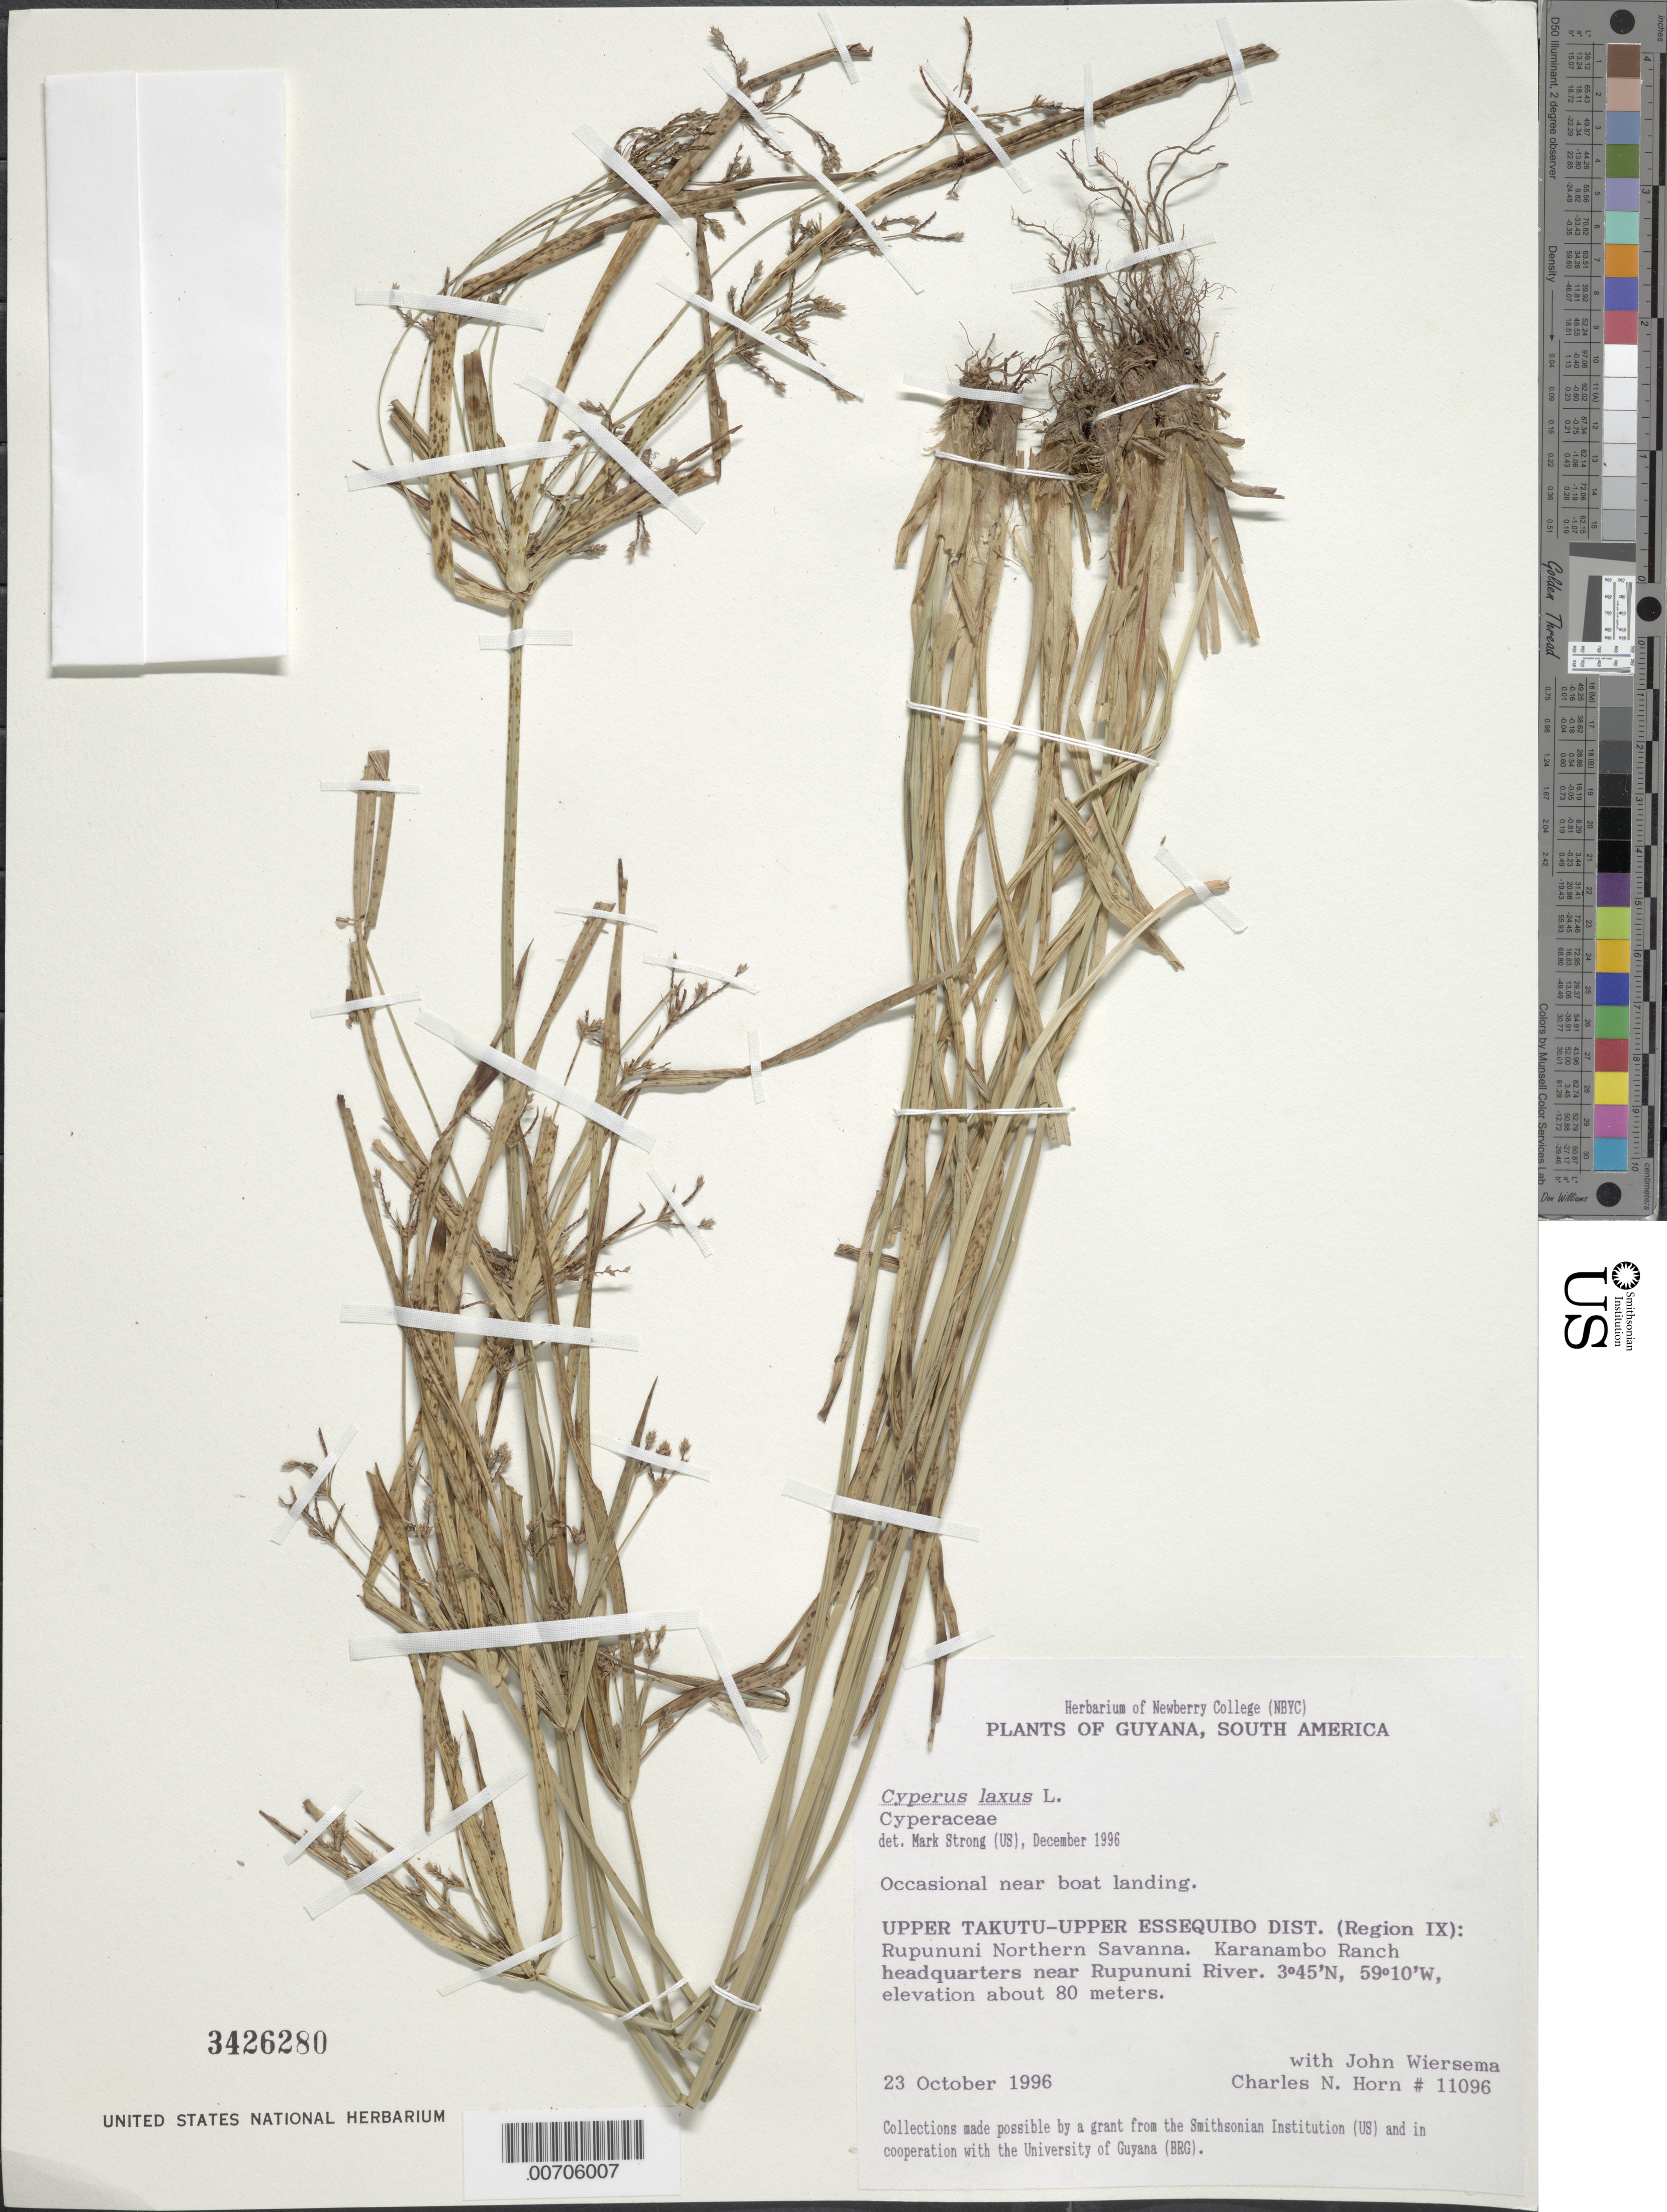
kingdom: Plantae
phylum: Tracheophyta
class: Liliopsida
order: Poales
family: Cyperaceae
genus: Cyperus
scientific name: Cyperus laxus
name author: Lam.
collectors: C. N. Horn & J. H. Wiersema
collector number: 11096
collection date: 1996-10-23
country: Guyana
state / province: U. Takutu-U. Essequibo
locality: (Region IX): Rupununi Northern Savanna. Karanambo Ranch headquarters near Rupununi River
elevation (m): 80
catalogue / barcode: US 3426280